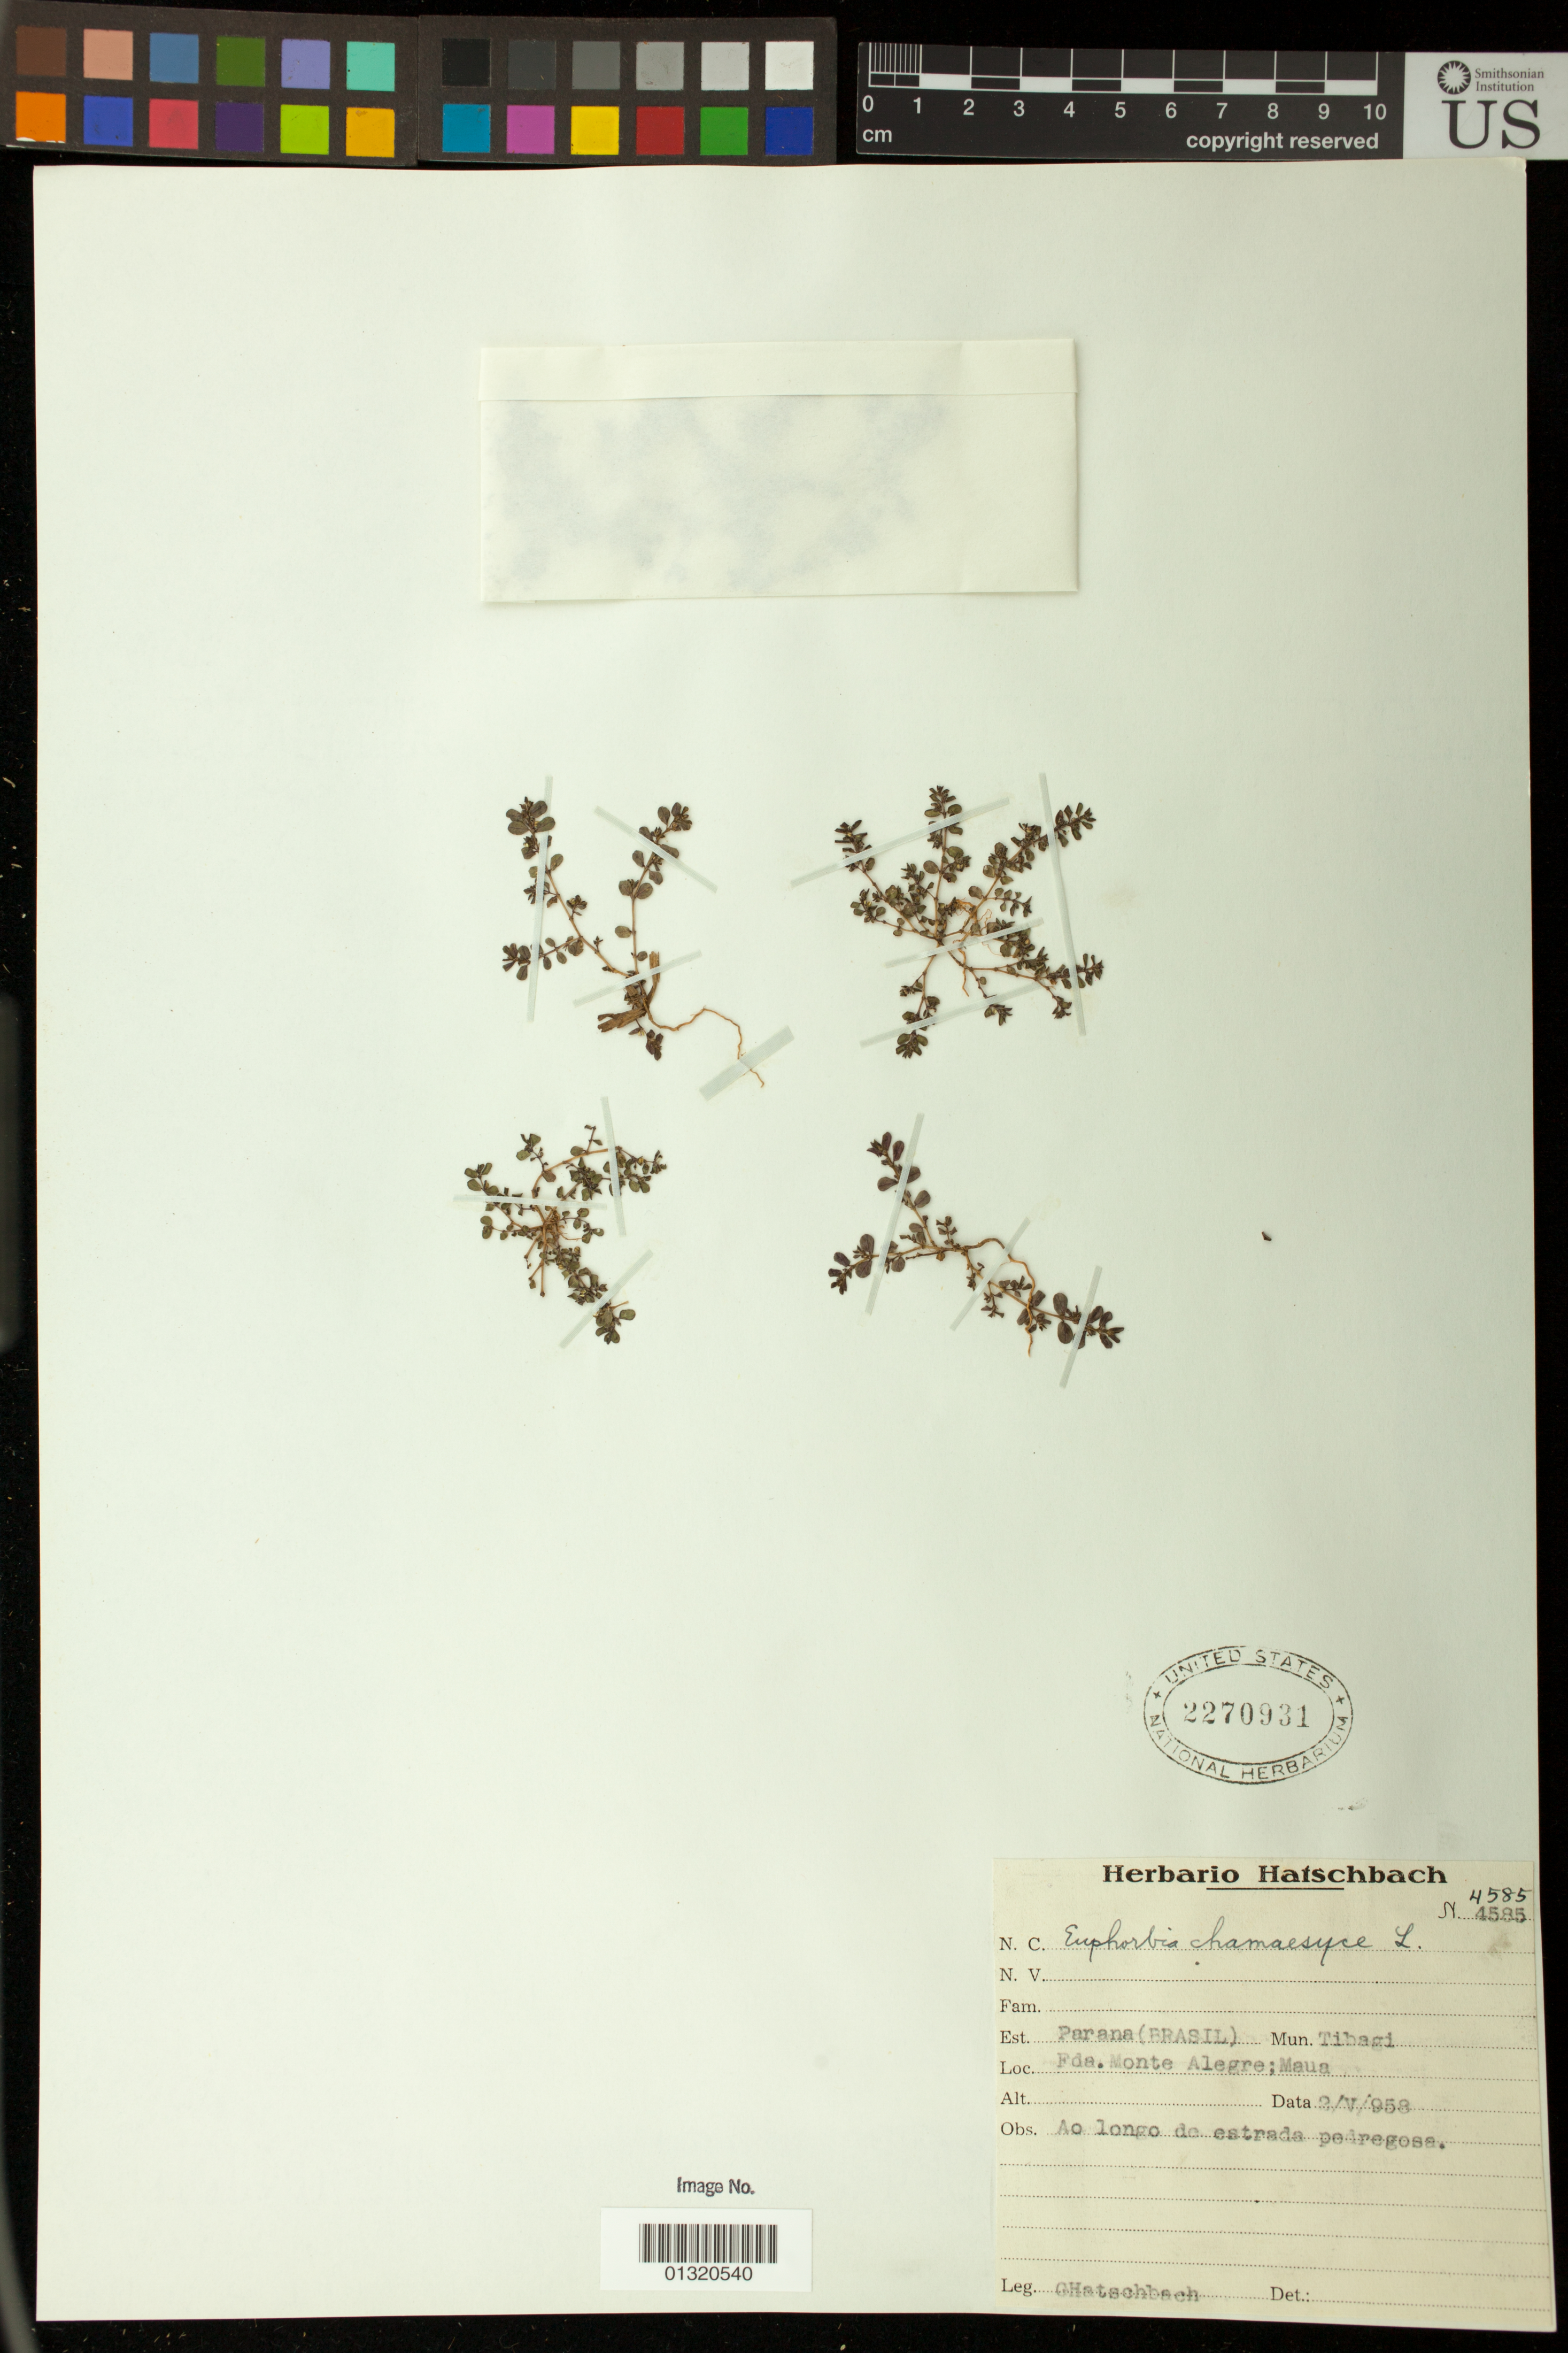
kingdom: Plantae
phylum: Tracheophyta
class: Magnoliopsida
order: Malpighiales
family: Euphorbiaceae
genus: Euphorbia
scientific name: Euphorbia prostrata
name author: Aiton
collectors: G. Hatschbach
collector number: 4585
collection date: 1958-05-02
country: Brazil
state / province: Paraná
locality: Tibagi; Fda.Monte Alegre;Maua;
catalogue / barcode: US 2270931